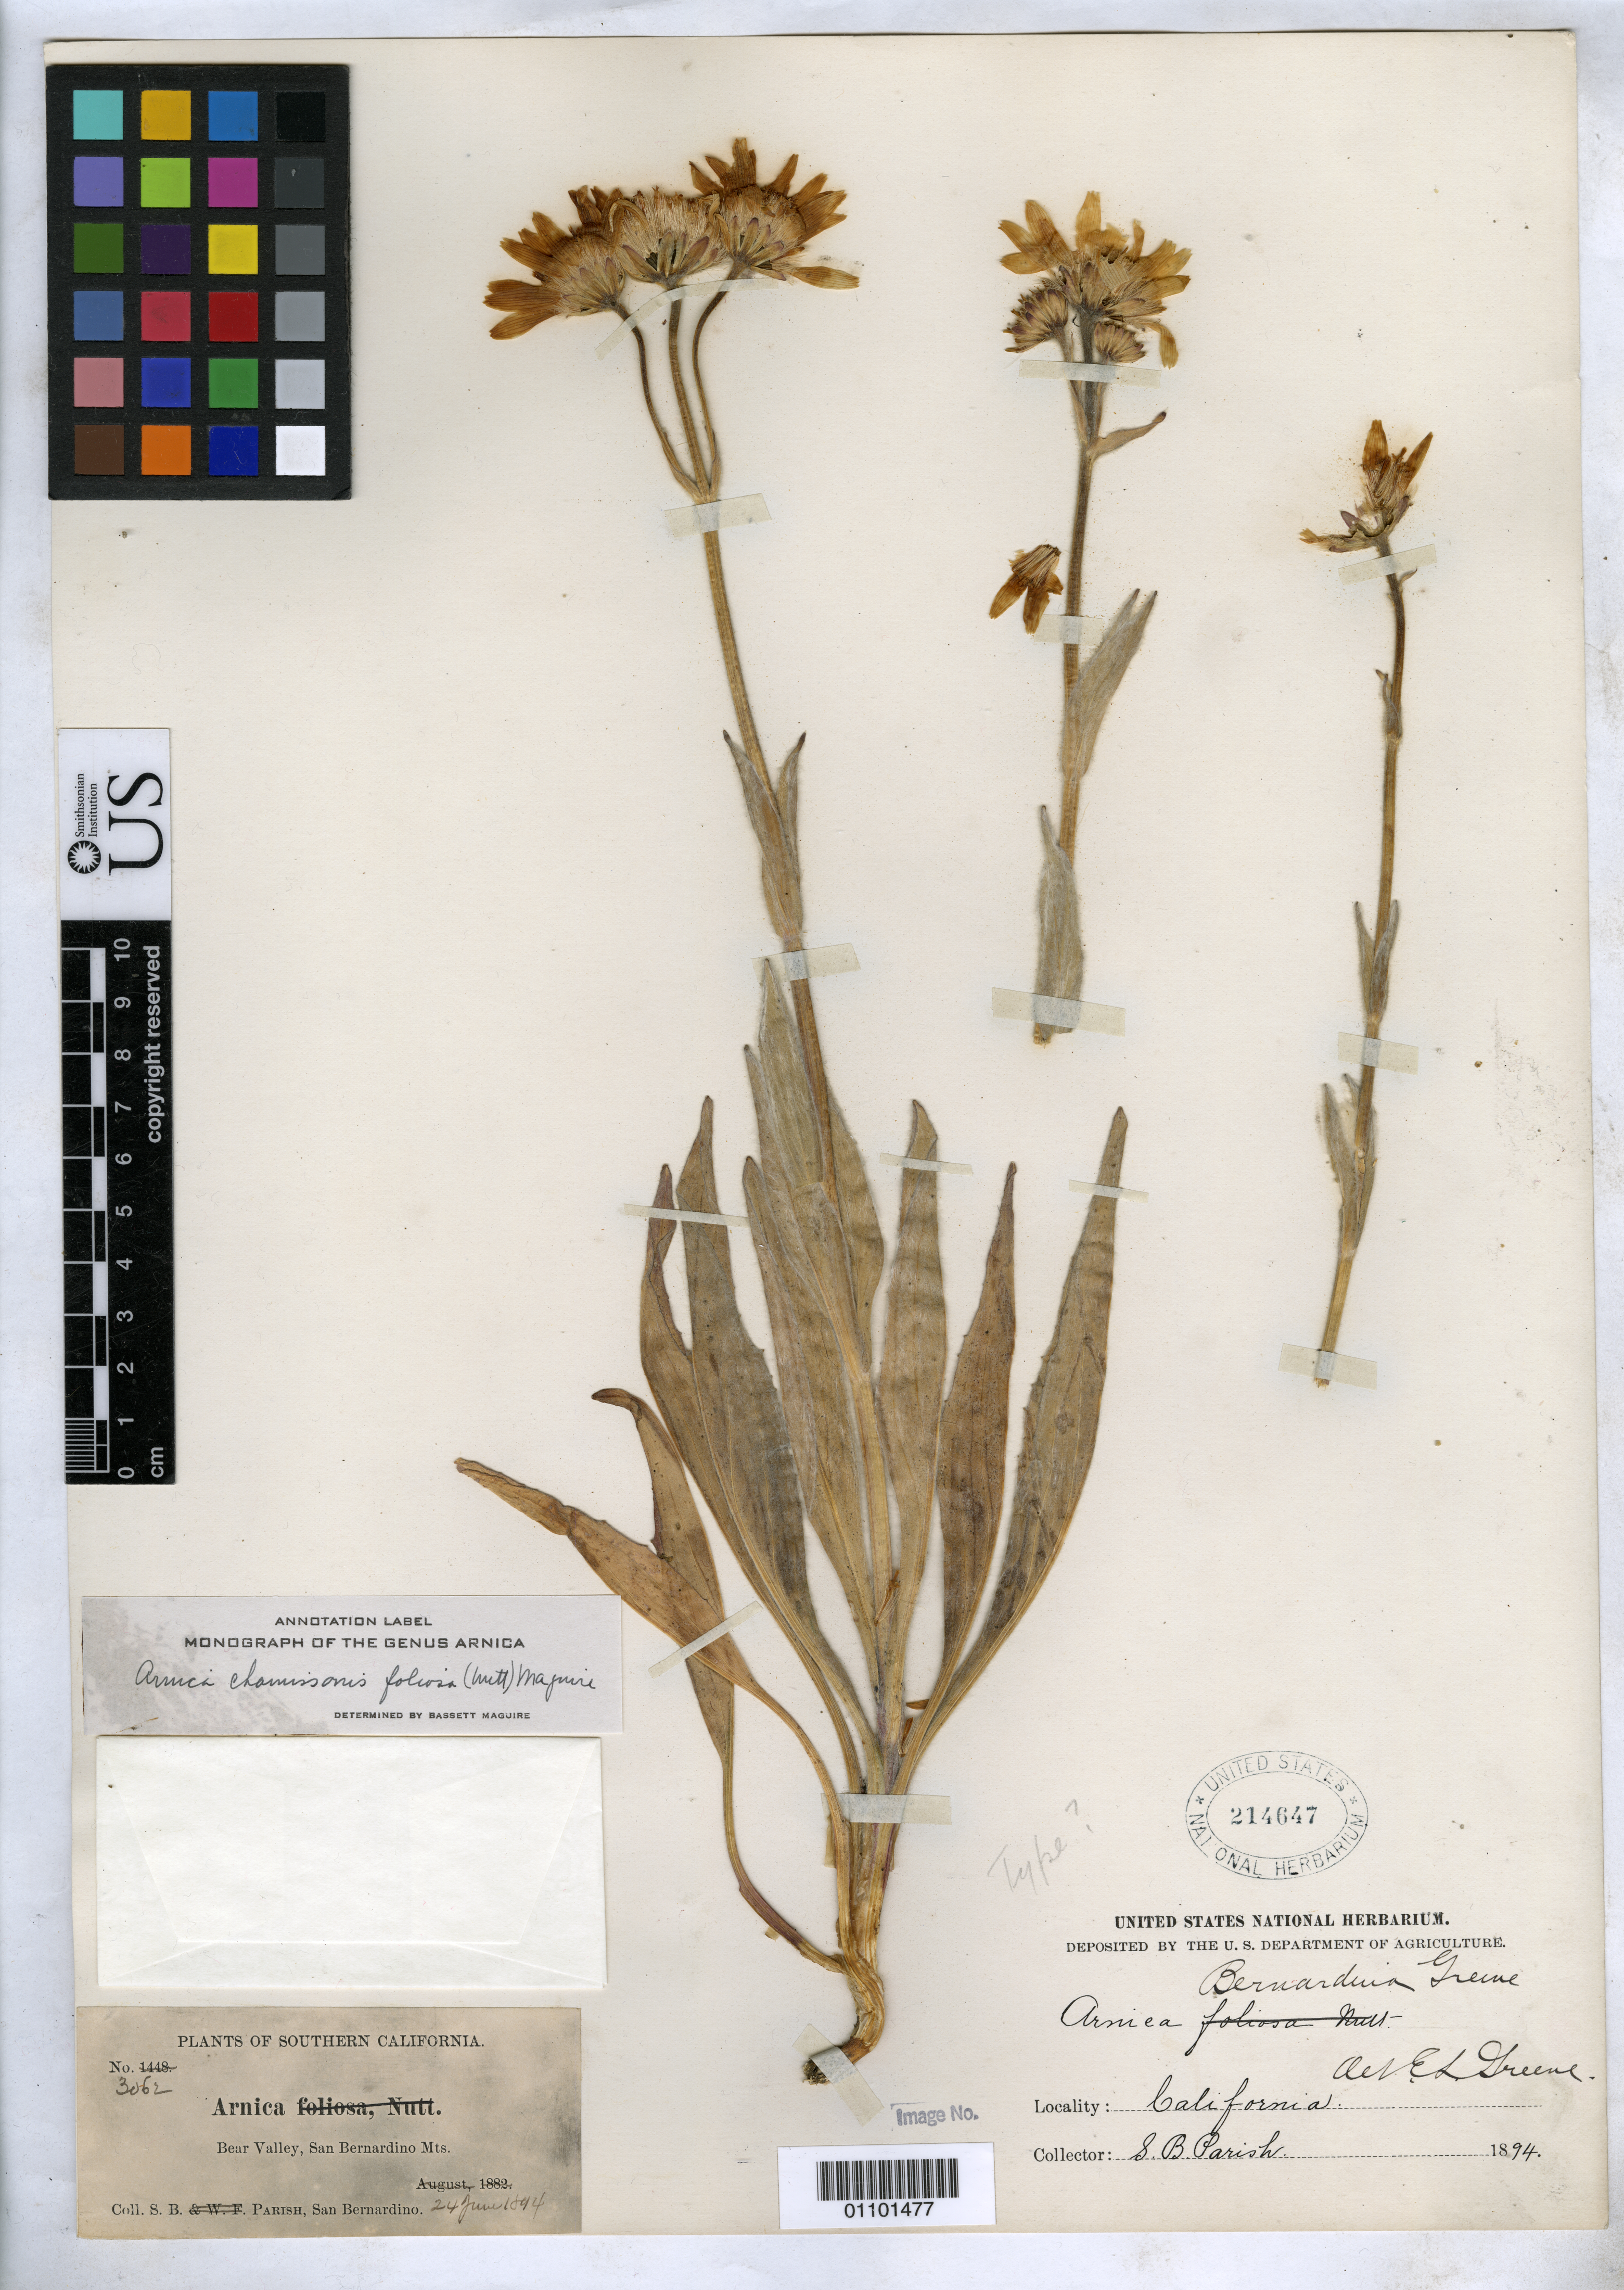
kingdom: Plantae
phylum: Tracheophyta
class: Magnoliopsida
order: Asterales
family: Asteraceae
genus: Arnica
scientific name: Arnica bernardina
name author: Greene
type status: Syntype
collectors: S. B. Parish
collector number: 3062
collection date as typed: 24 Jun 1894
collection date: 1894-06-24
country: United States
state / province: California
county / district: San Bernardino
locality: Bear Valley, San Bernardino Mountains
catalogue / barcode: US 214647